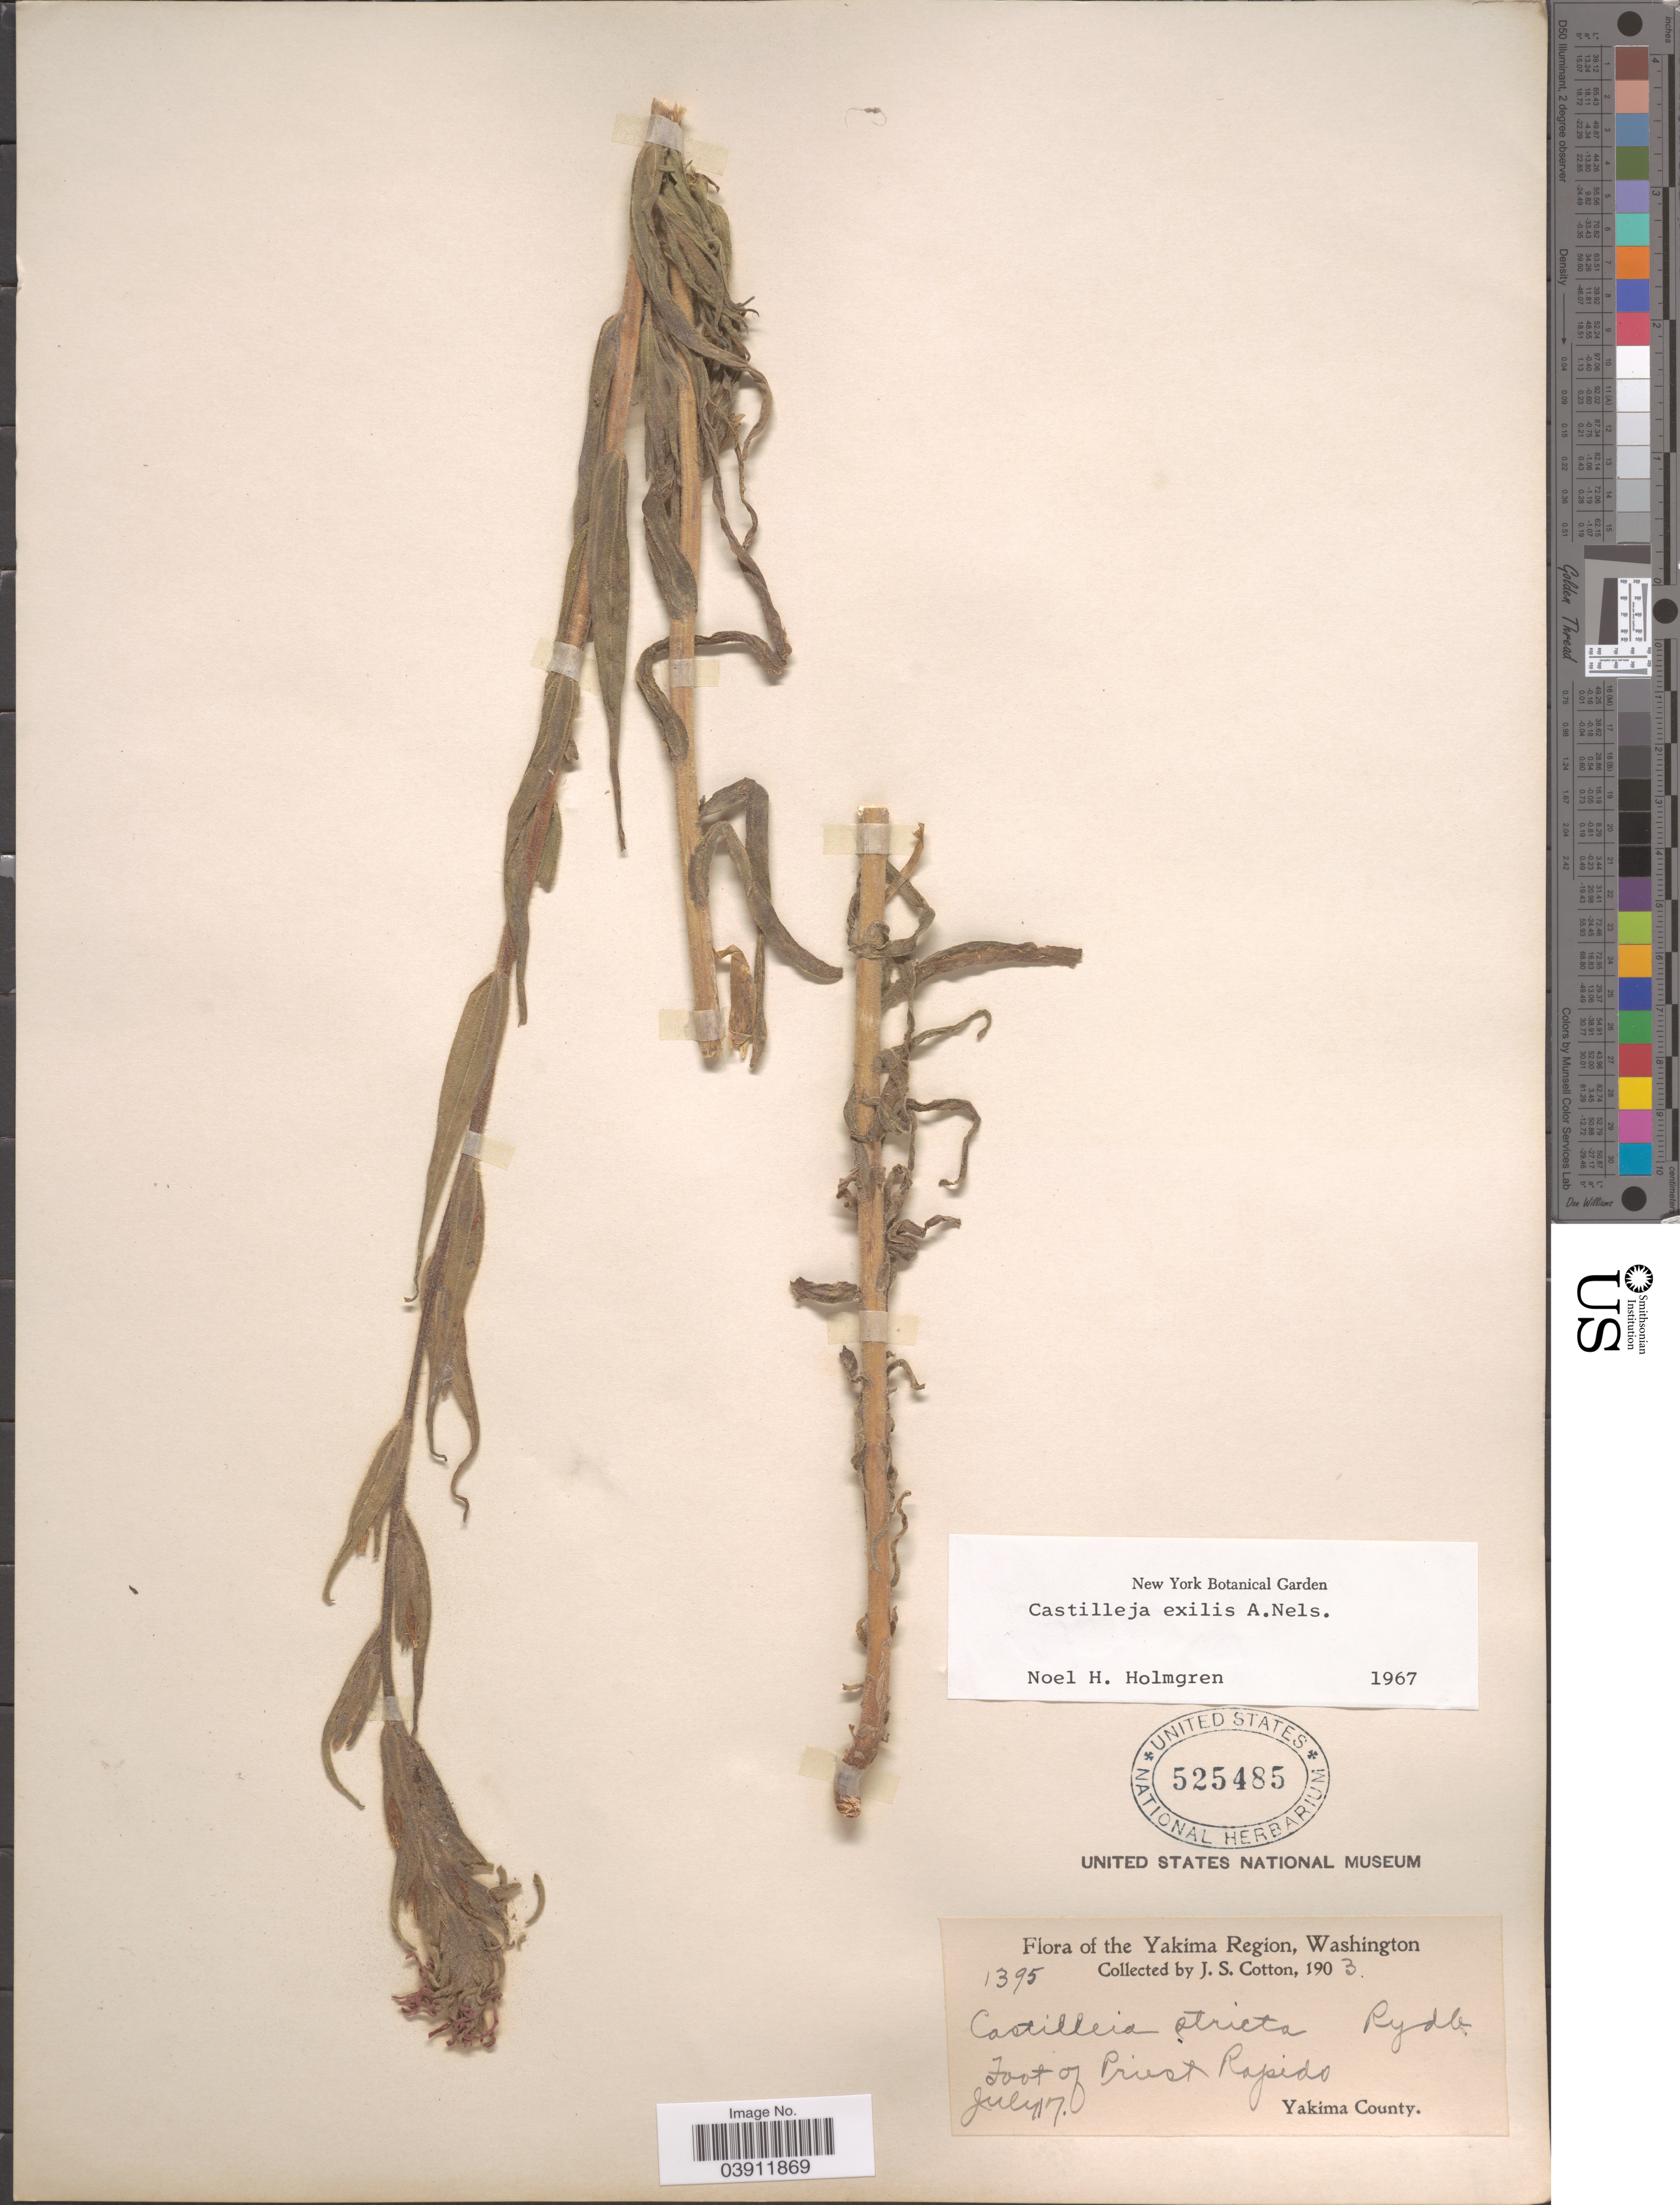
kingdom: Plantae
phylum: Tracheophyta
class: Magnoliopsida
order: Lamiales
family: Orobanchaceae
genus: Castilleja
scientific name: Castilleja exilis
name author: A. Nelson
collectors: J. S. Cotton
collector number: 1395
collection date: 1903-07-07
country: United States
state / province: Washington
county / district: Yakima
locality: Yakima Region. Foot of Priest Rapido. Yakima County.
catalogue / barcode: US 525485